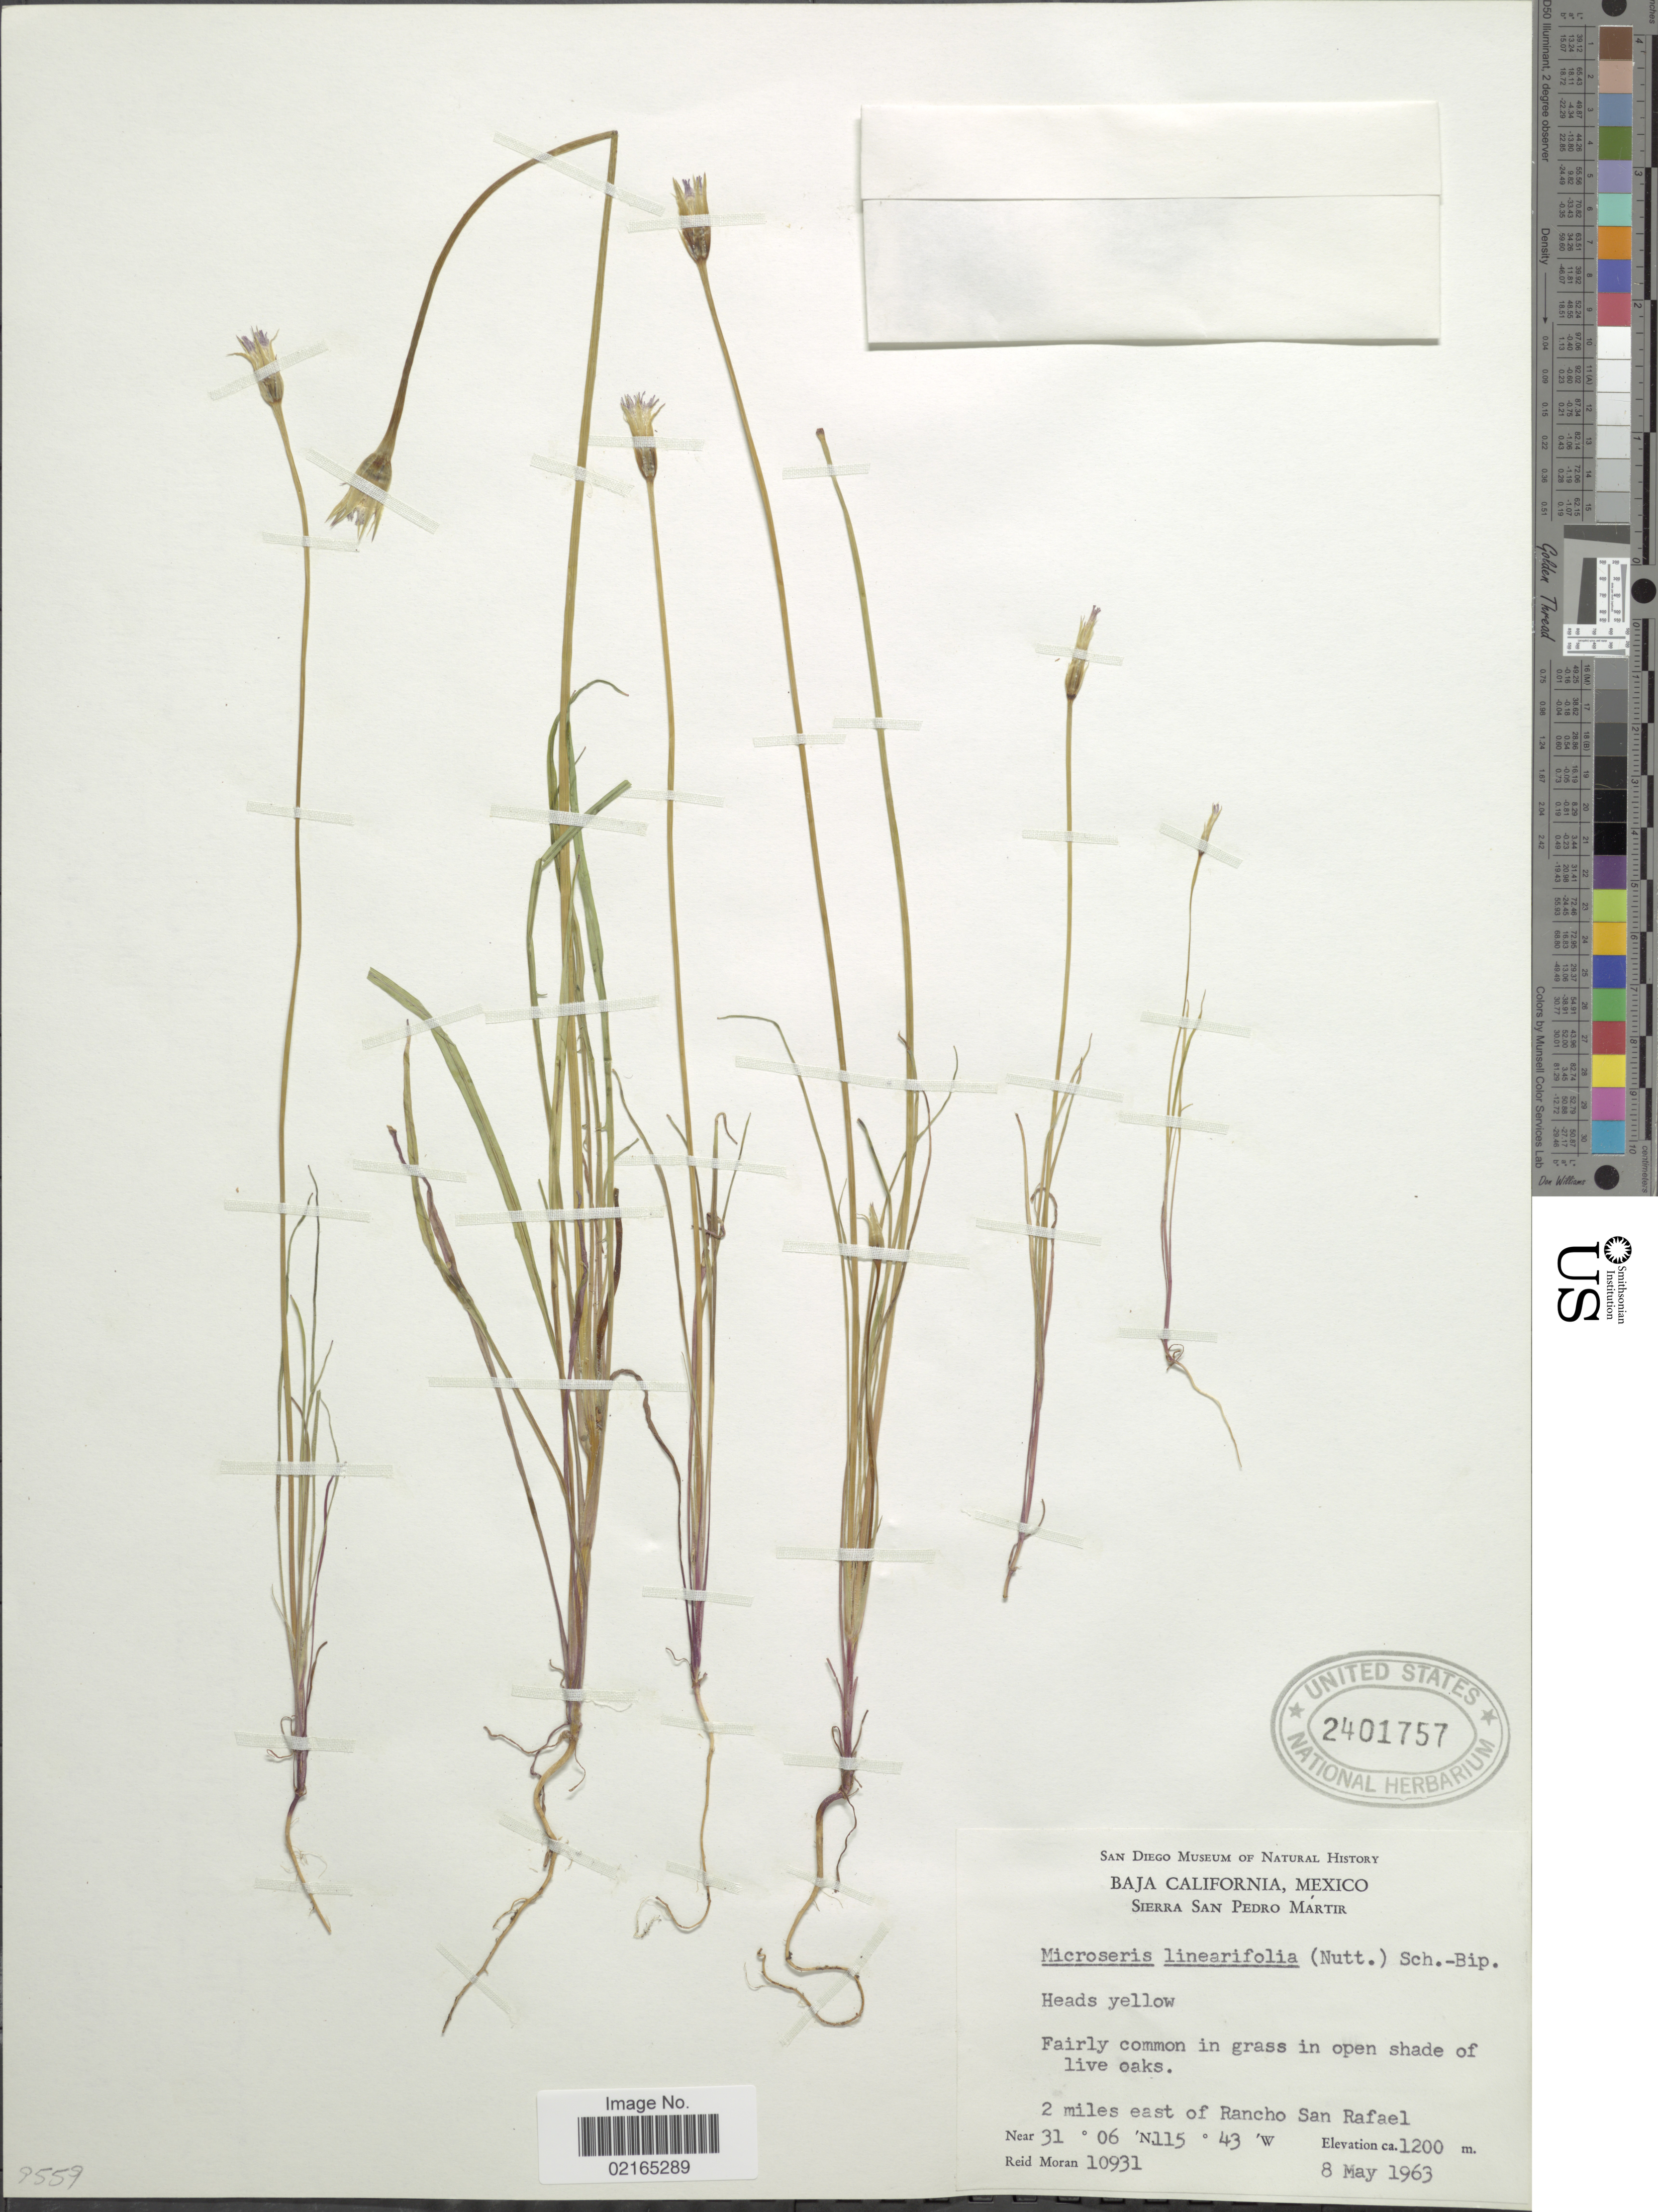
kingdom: Plantae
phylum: Tracheophyta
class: Magnoliopsida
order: Asterales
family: Asteraceae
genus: Uropappus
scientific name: Uropappus lindleyi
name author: (DC.) Nutt.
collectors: R. V. Moran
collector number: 10931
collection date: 1963-05-08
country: Mexico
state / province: Baja California Norte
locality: Sierra San Pedro Martir, fairly common in grass in open shade of live oaks, 2 miles east of Rancho San Rafael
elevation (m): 1200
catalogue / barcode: US 2401757